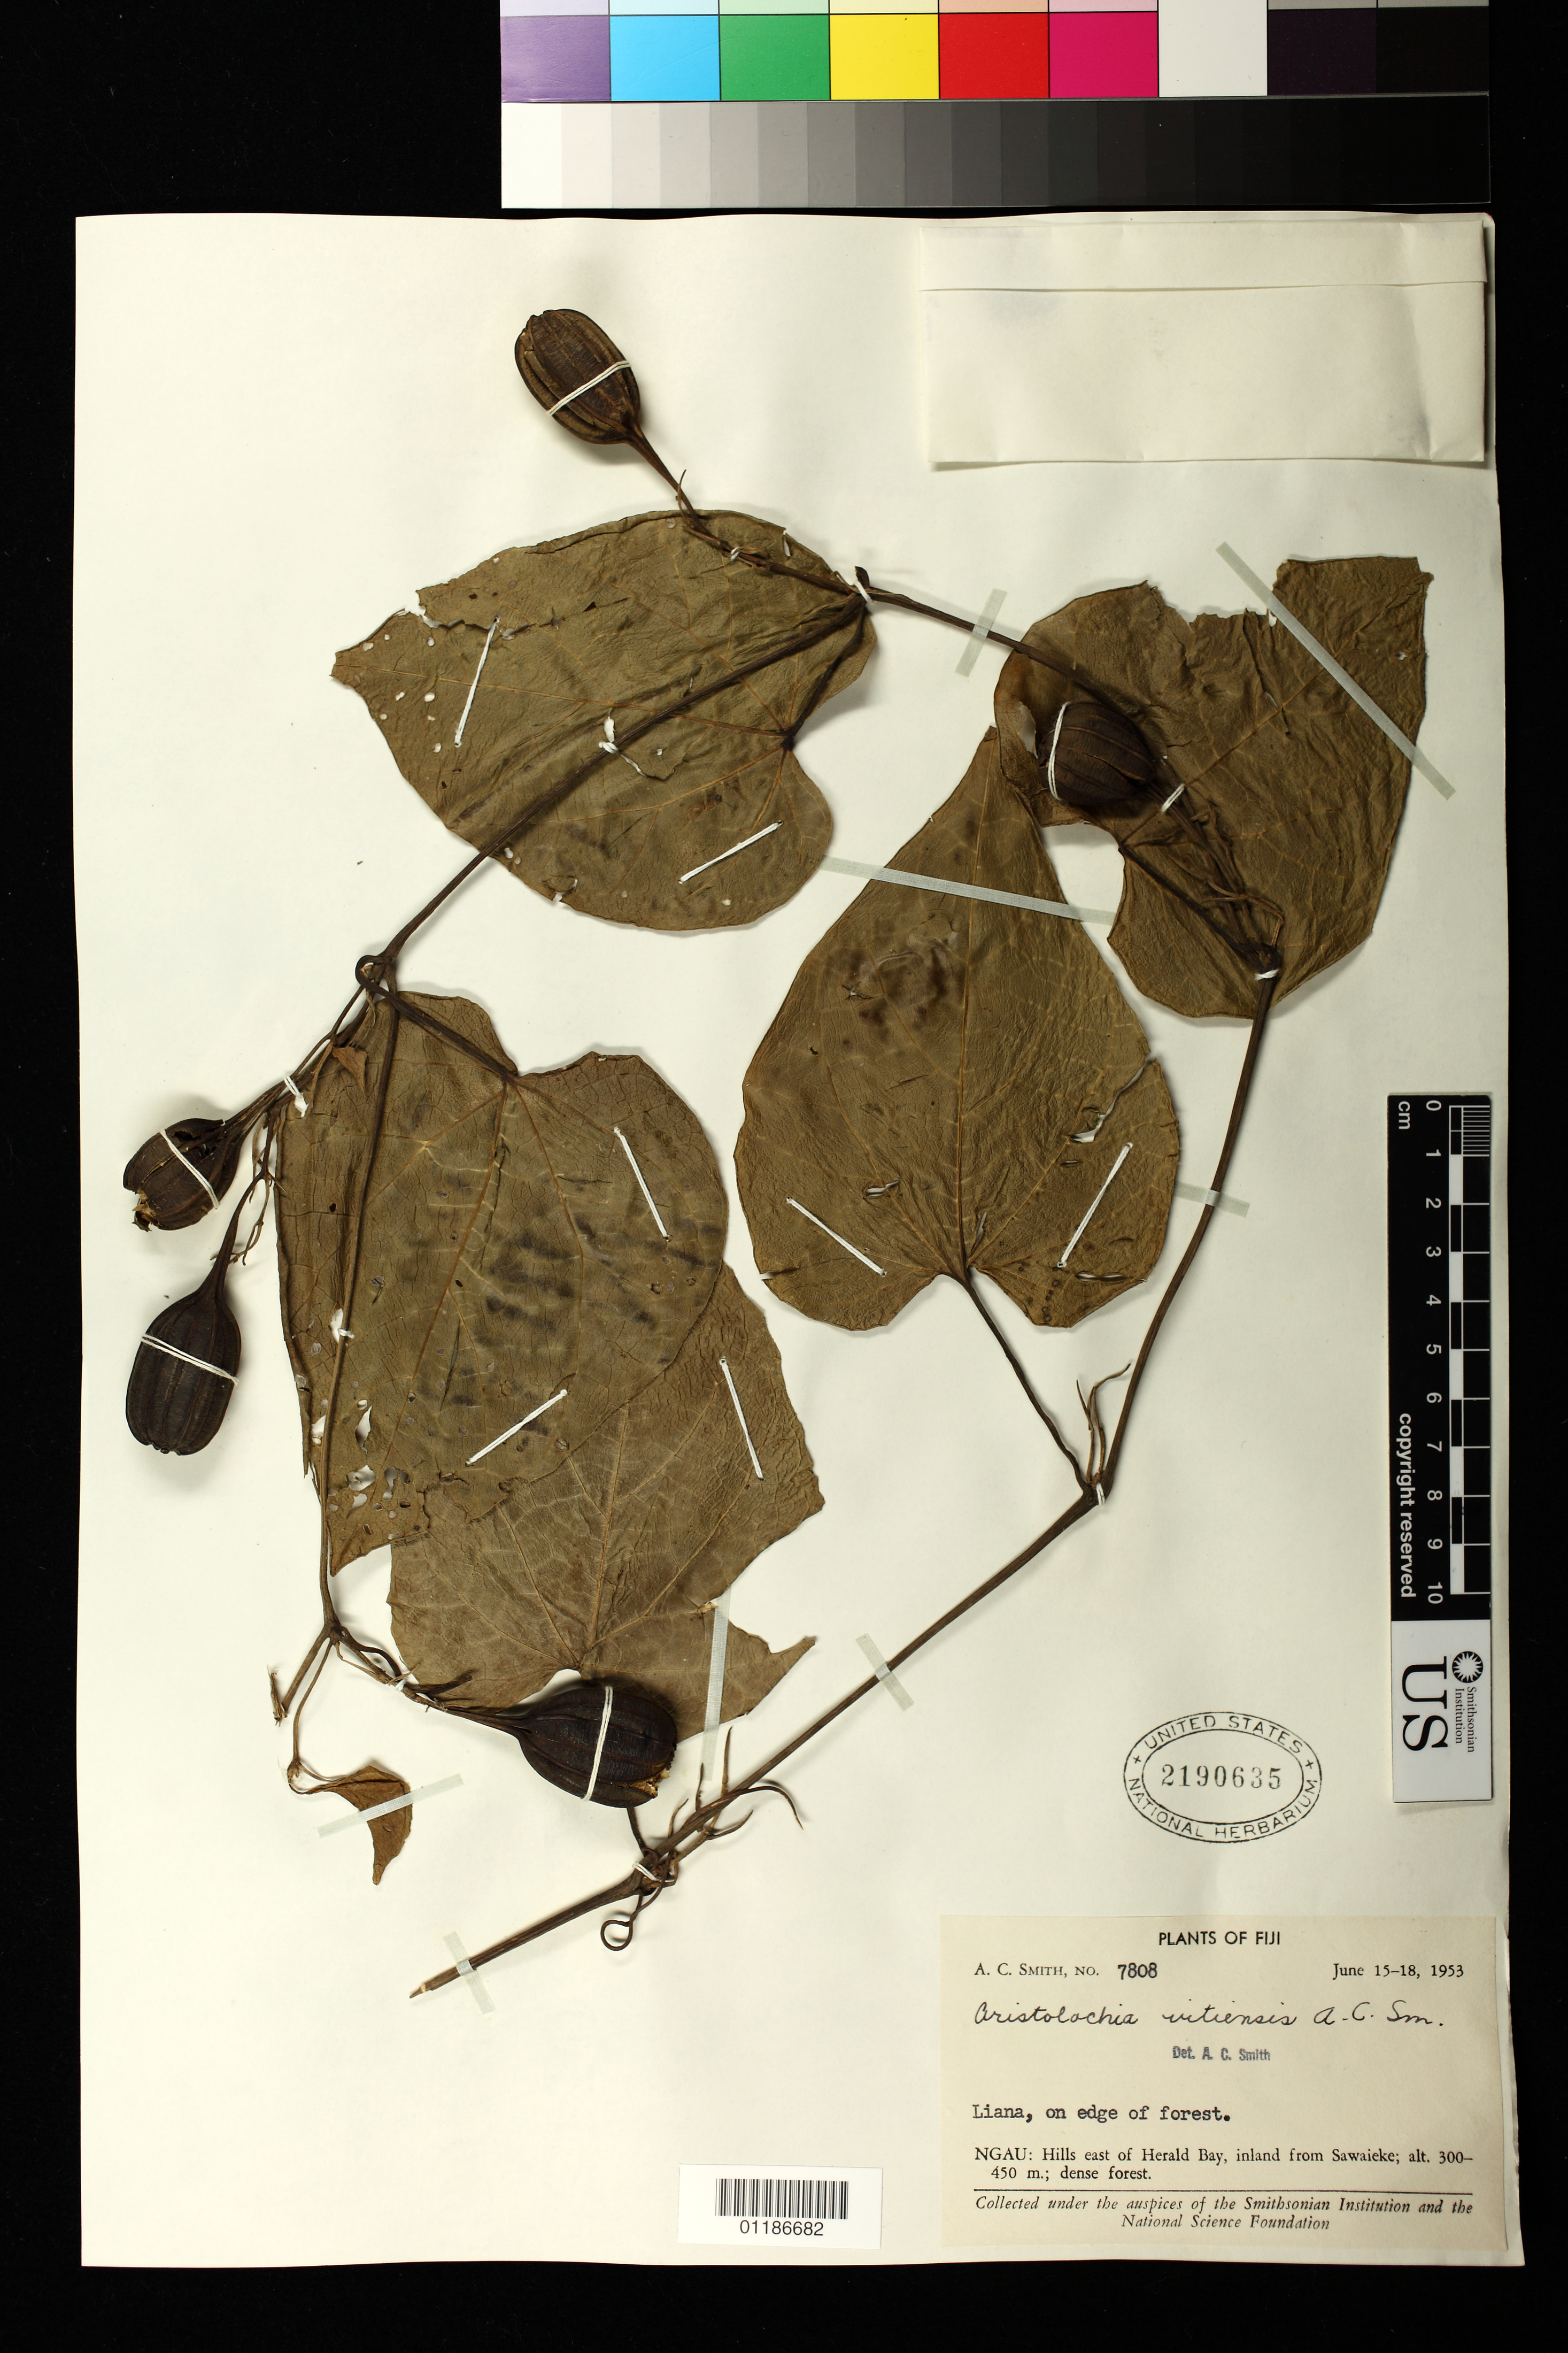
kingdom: Plantae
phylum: Tracheophyta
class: Magnoliopsida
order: Piperales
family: Aristolochiaceae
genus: Aristolochia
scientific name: Aristolochia vitiensis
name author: A.C. Sm.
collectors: A. C. Smith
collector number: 7808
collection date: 1953-06-15/1953-06-18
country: Fiji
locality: Ngau island: Hills east of Herald Bay, inland from Sawaieke, dense forest.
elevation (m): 300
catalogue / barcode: US 2190635